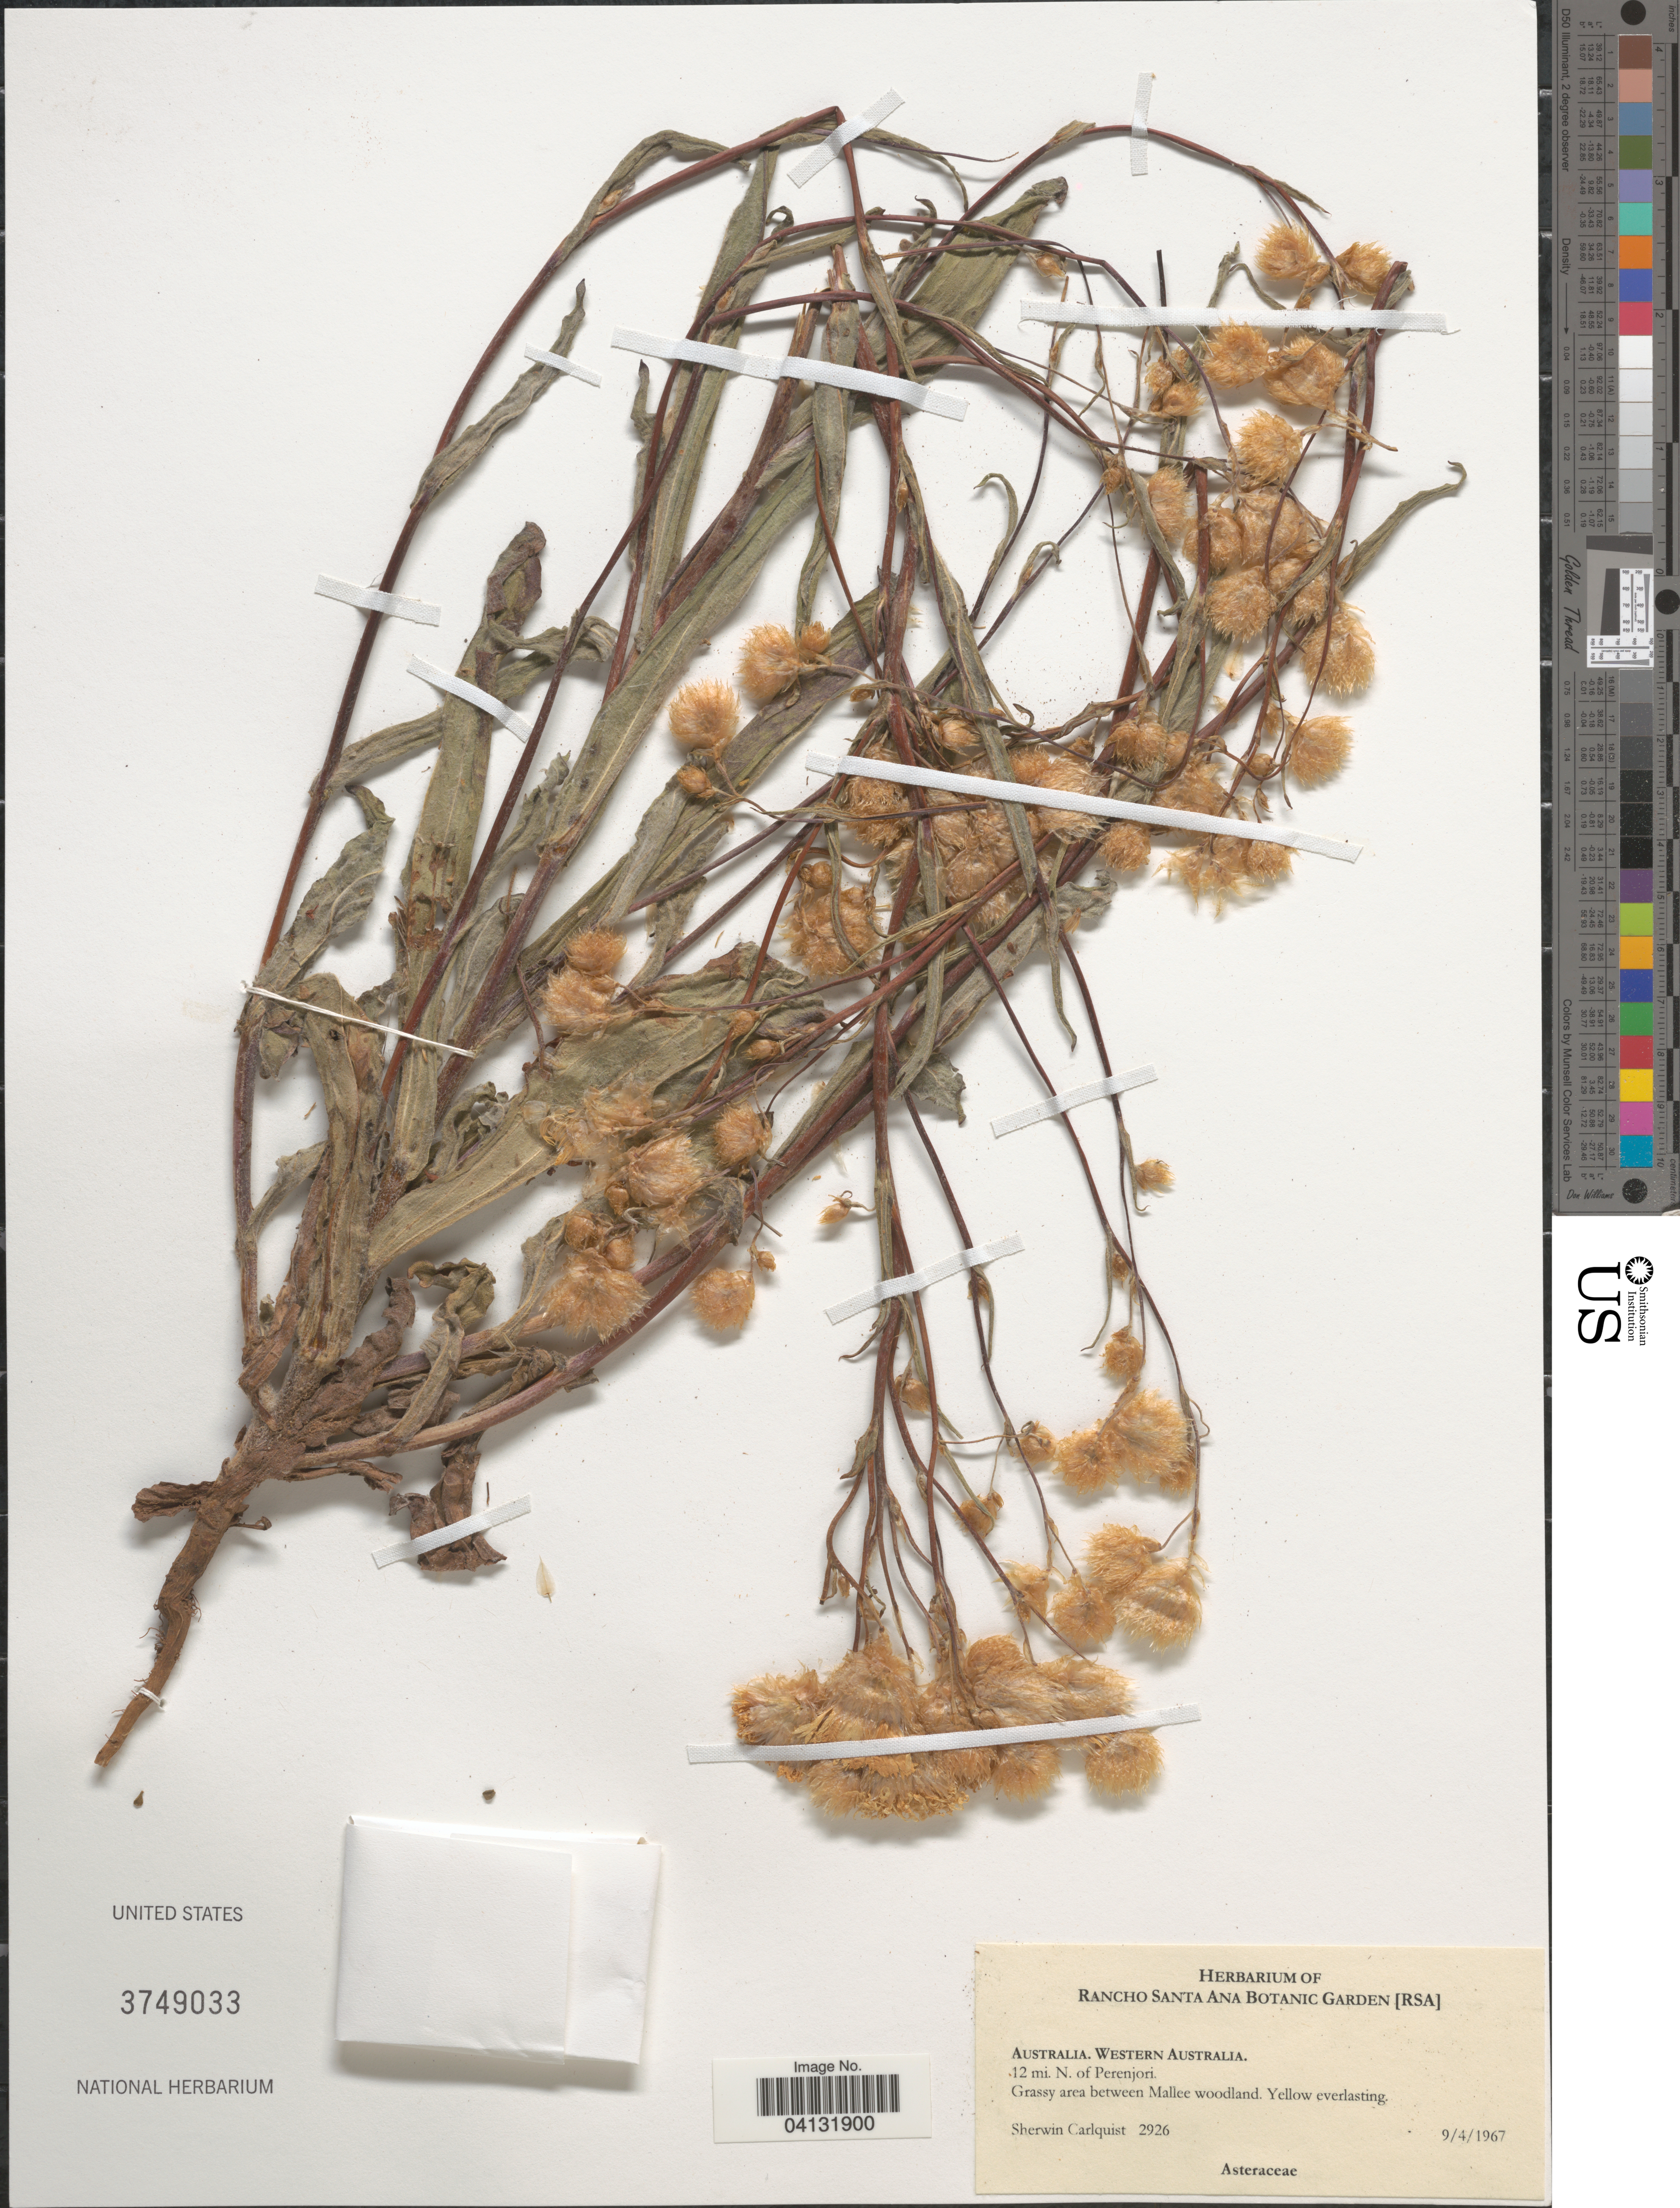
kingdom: Plantae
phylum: Tracheophyta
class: Magnoliopsida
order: Asterales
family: Asteraceae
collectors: S. Carlquist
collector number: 2926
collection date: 1967-09-04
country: Australia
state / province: Western Australia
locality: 12 mi. N. of Perenjori.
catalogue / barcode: US 3749033